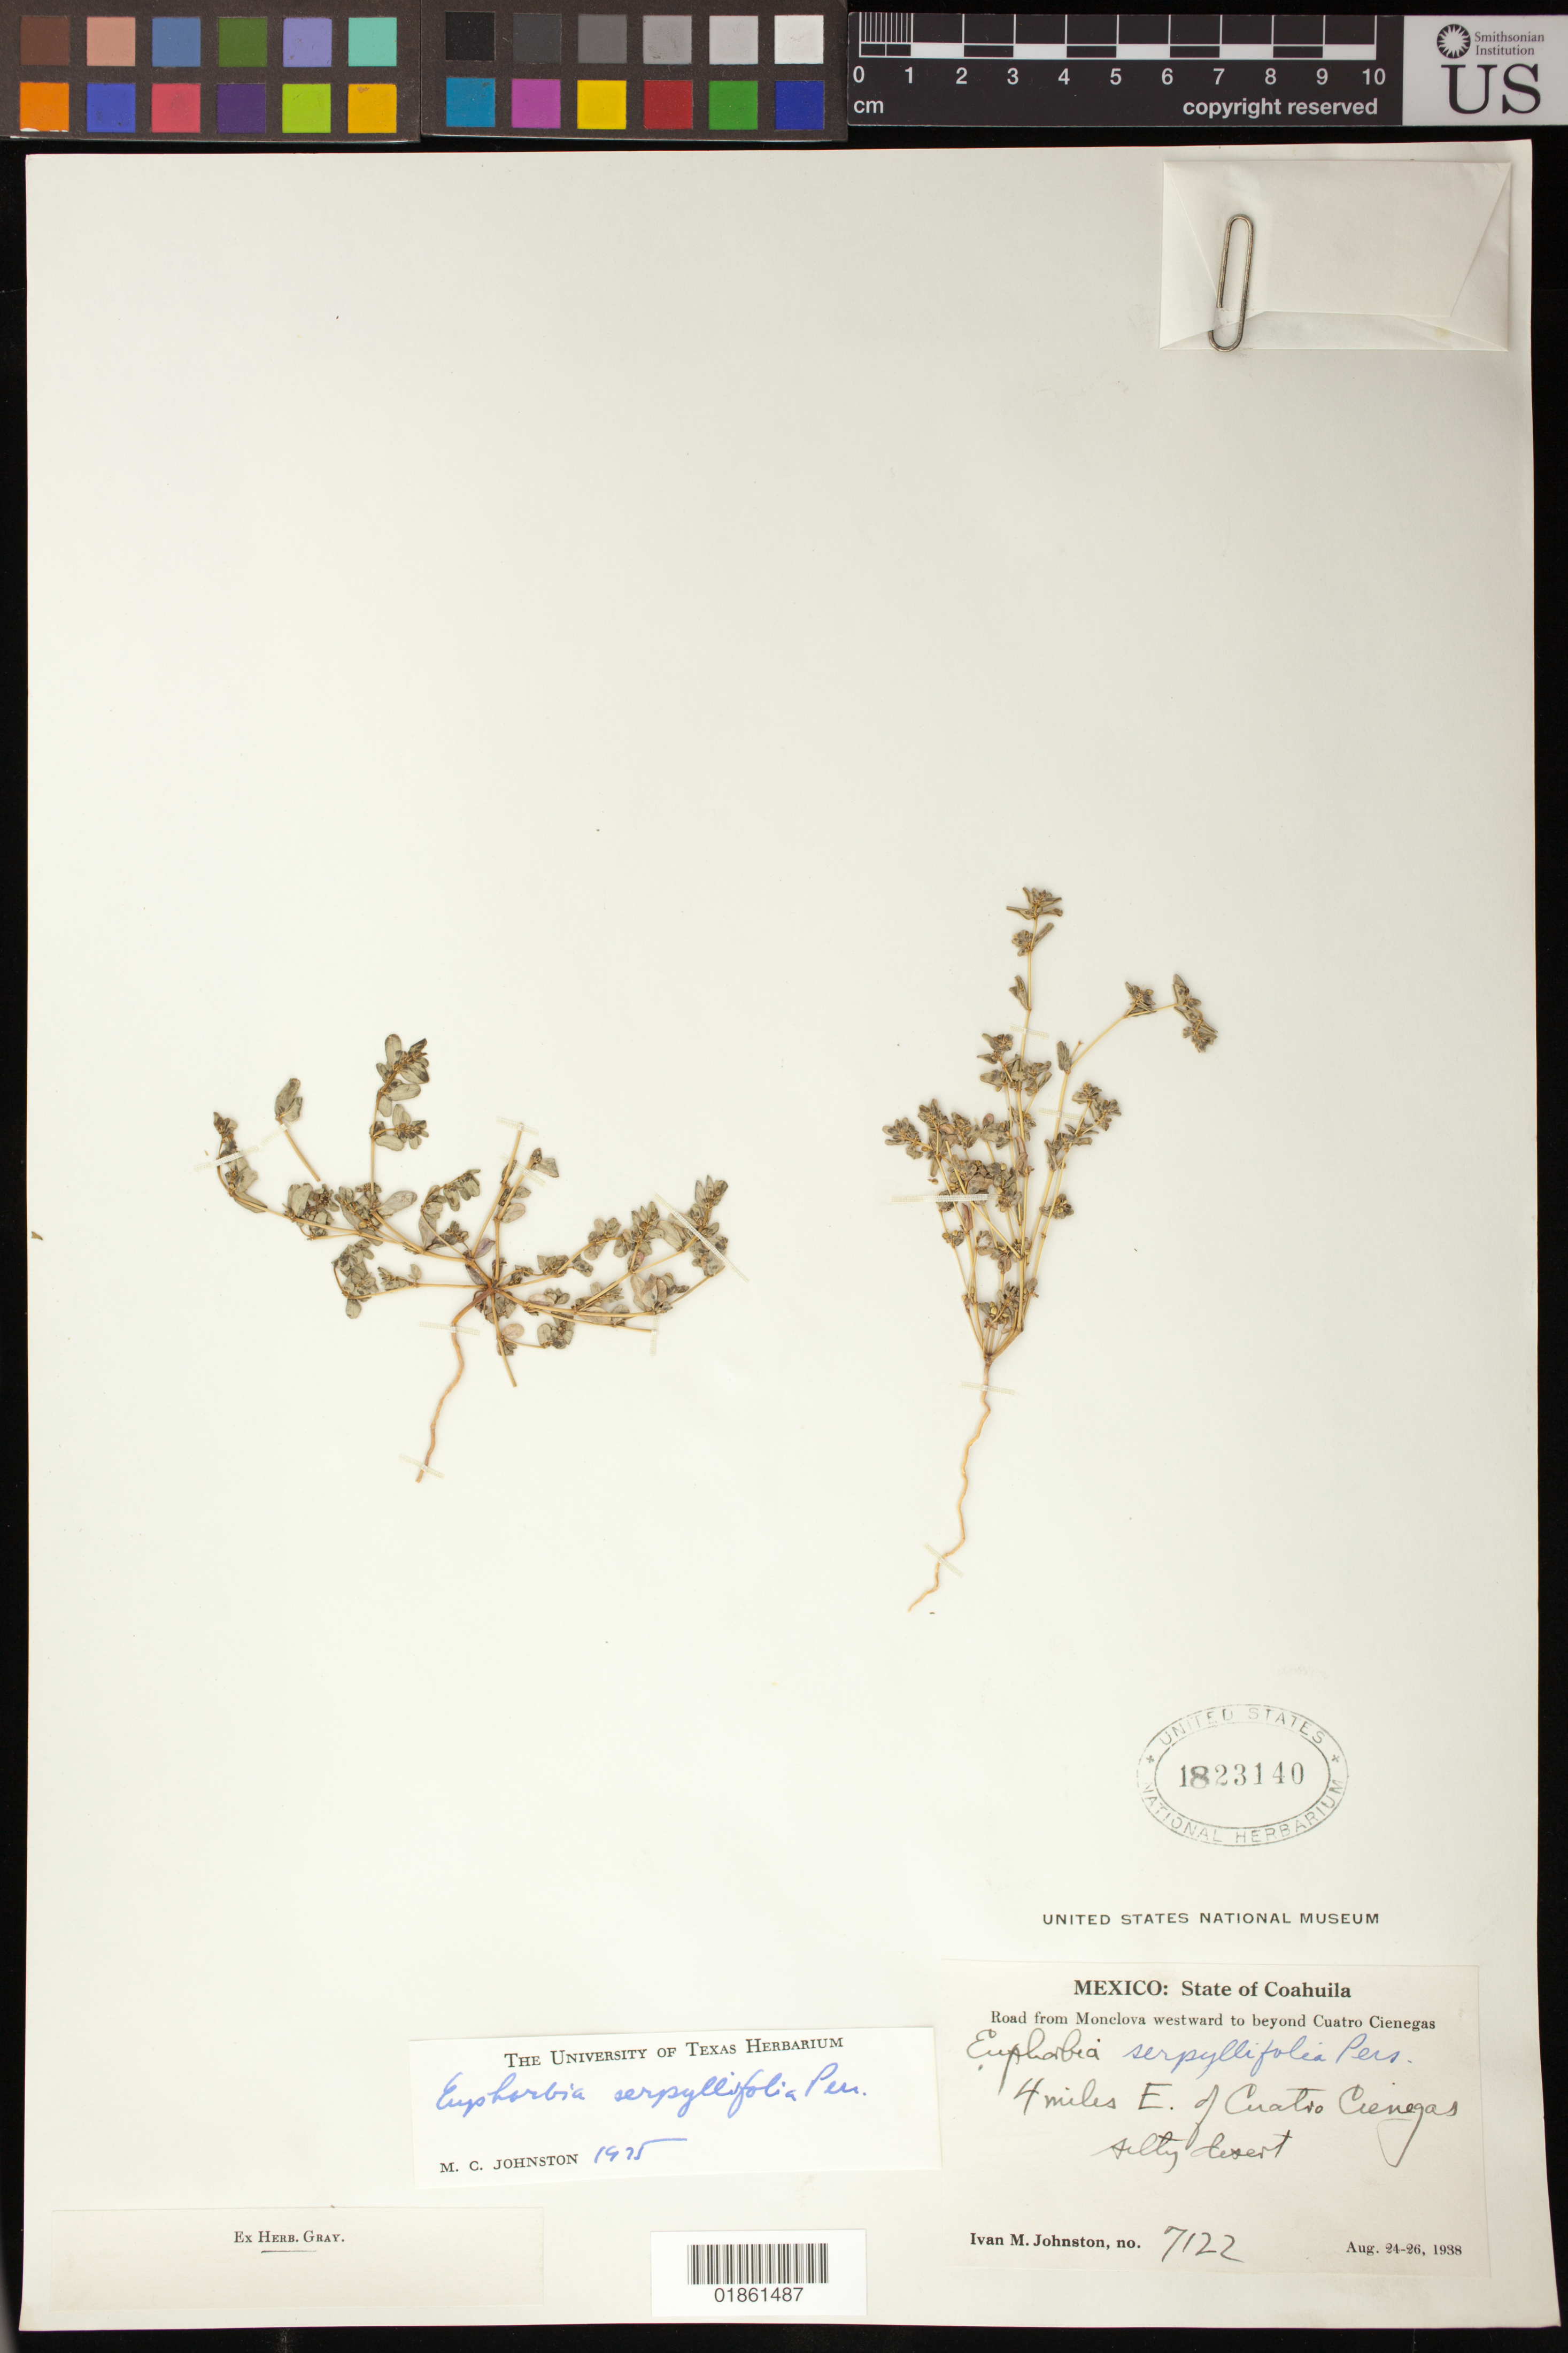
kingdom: Plantae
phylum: Tracheophyta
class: Magnoliopsida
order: Malpighiales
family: Euphorbiaceae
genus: Euphorbia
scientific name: Euphorbia serpillifolia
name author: Pers.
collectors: I.M. Johnston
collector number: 7122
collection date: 1938-08-24/1938-08-26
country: Mexico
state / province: Coahuila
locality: Road from Monclova westward to beyond Cuatro Cienegas.; 4 miles E. of Cuatro Cienegas silty desert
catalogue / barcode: US 1823140